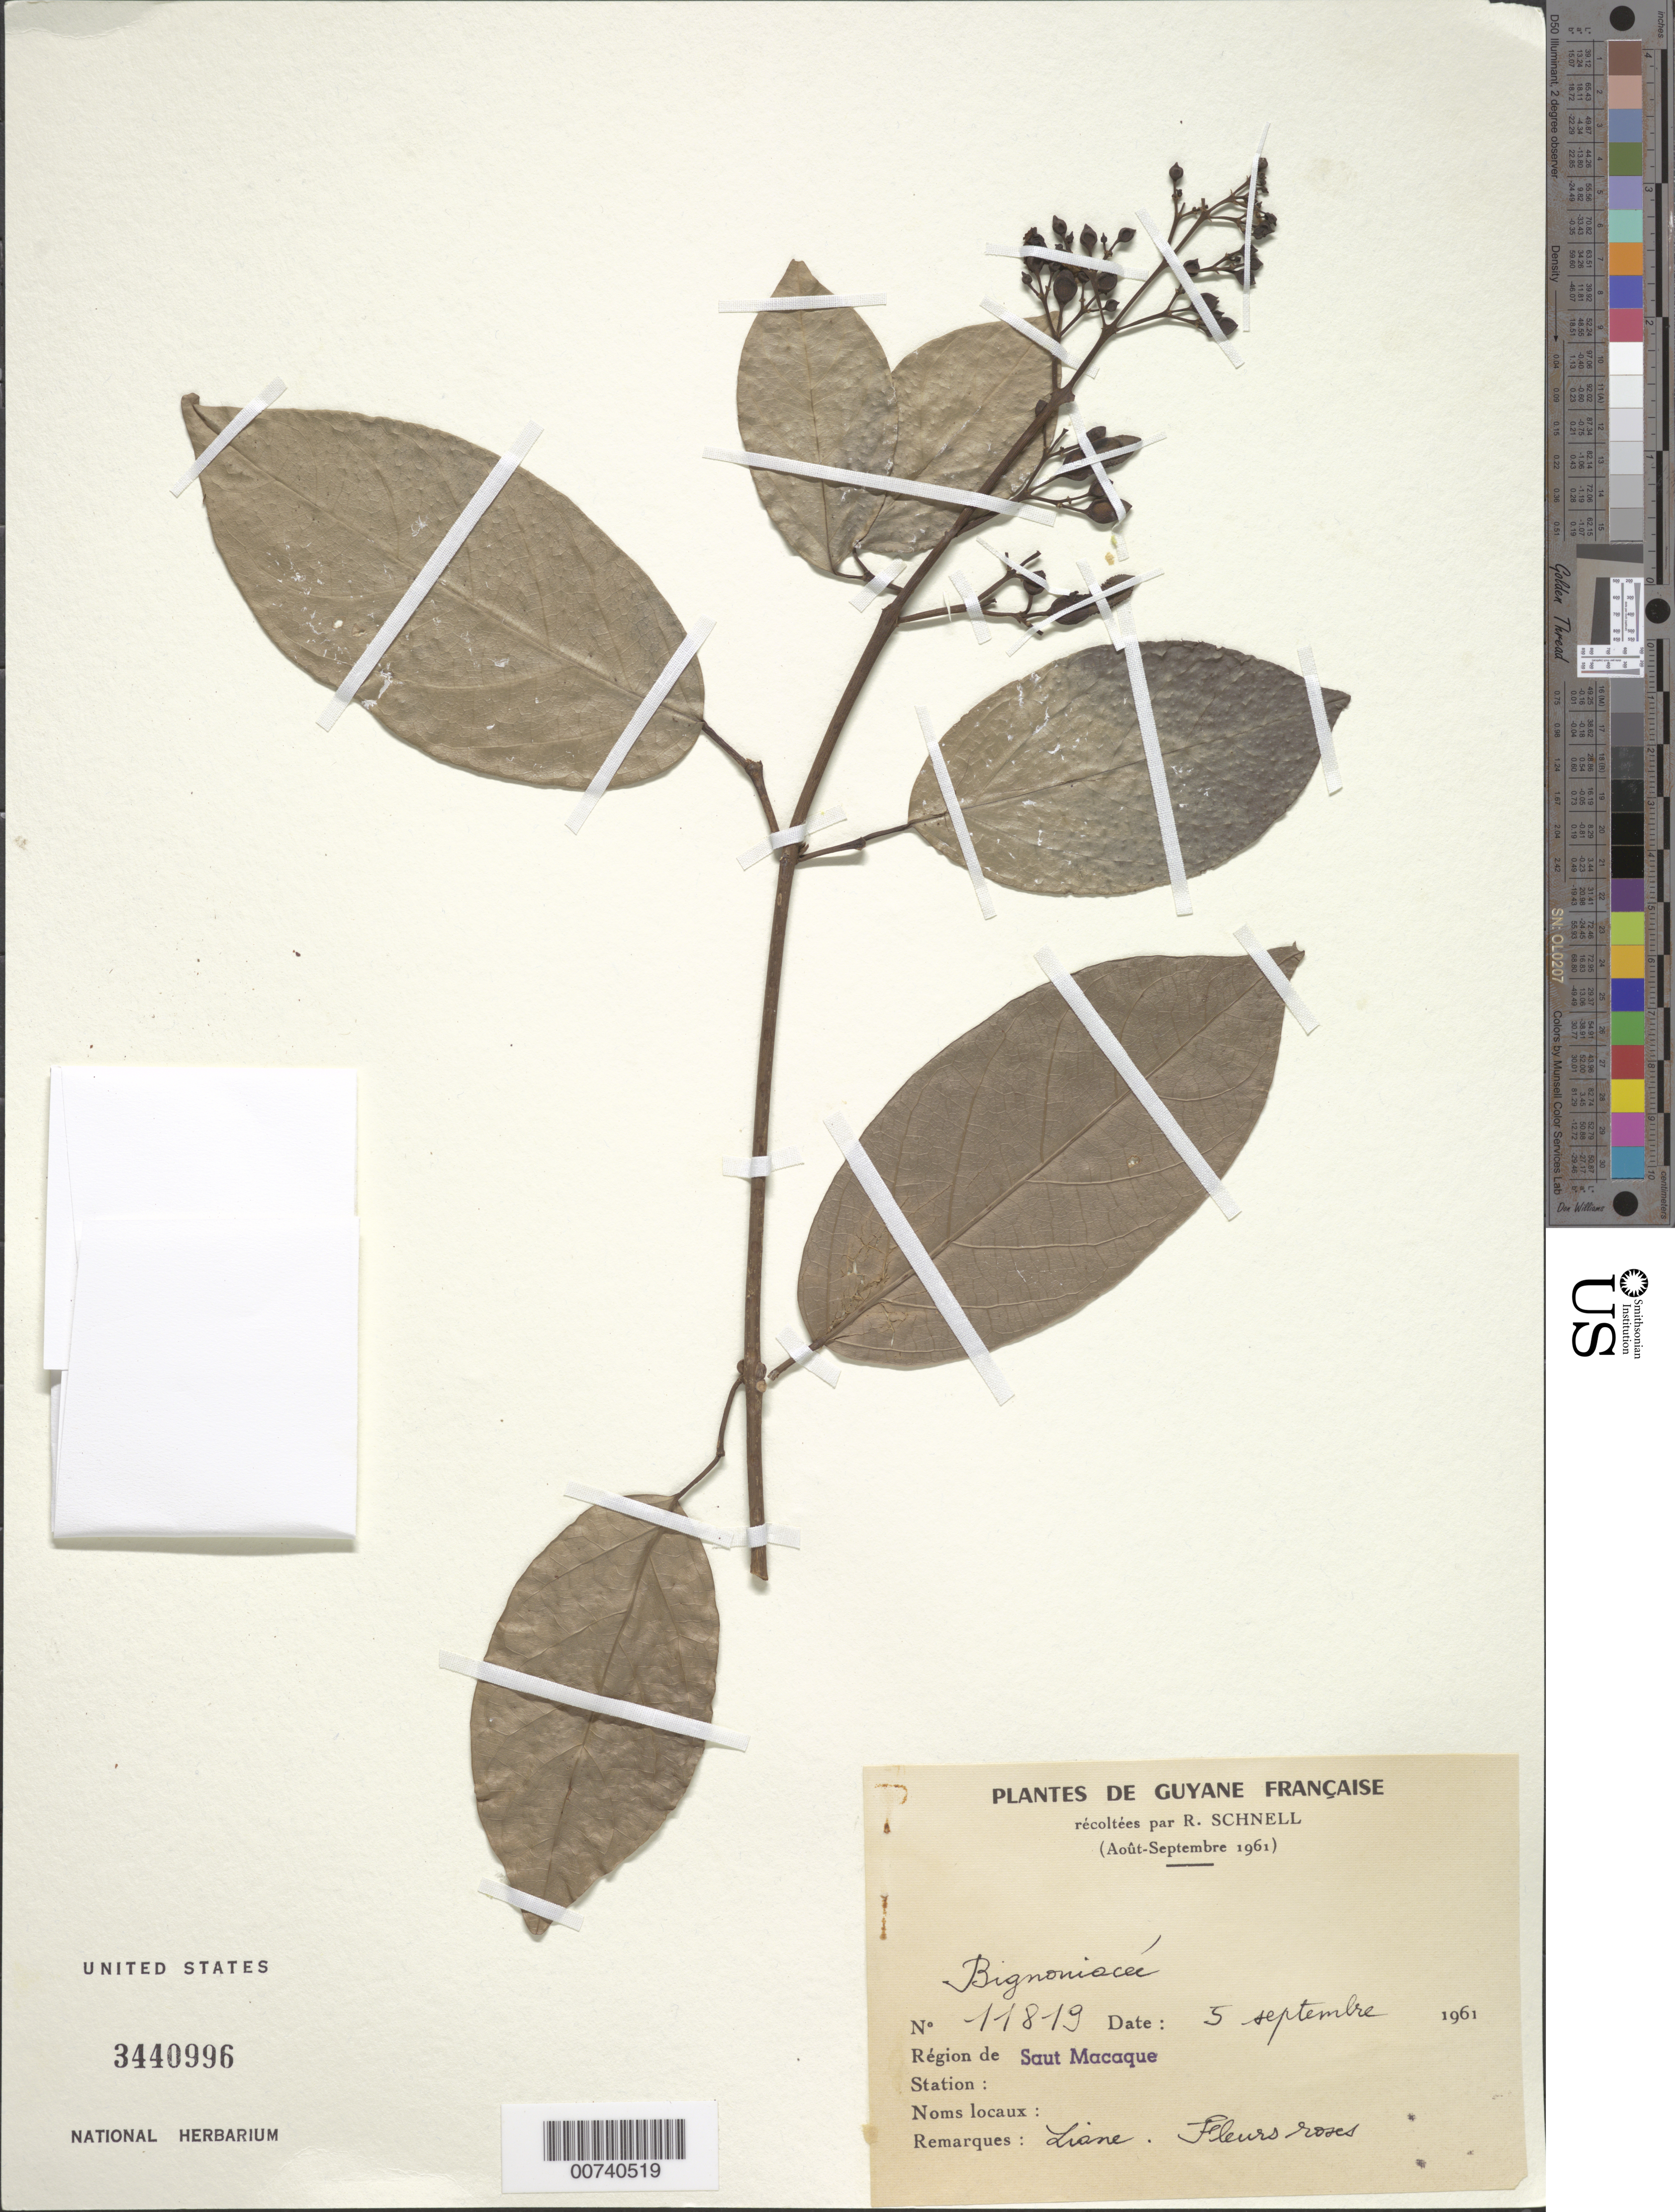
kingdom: Plantae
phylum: Tracheophyta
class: Magnoliopsida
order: Lamiales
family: Bignoniaceae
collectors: R. A. Schnell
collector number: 11819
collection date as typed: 5-Sep-61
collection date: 1961-09-05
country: French Guiana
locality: Saut Macaque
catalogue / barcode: US 3440996